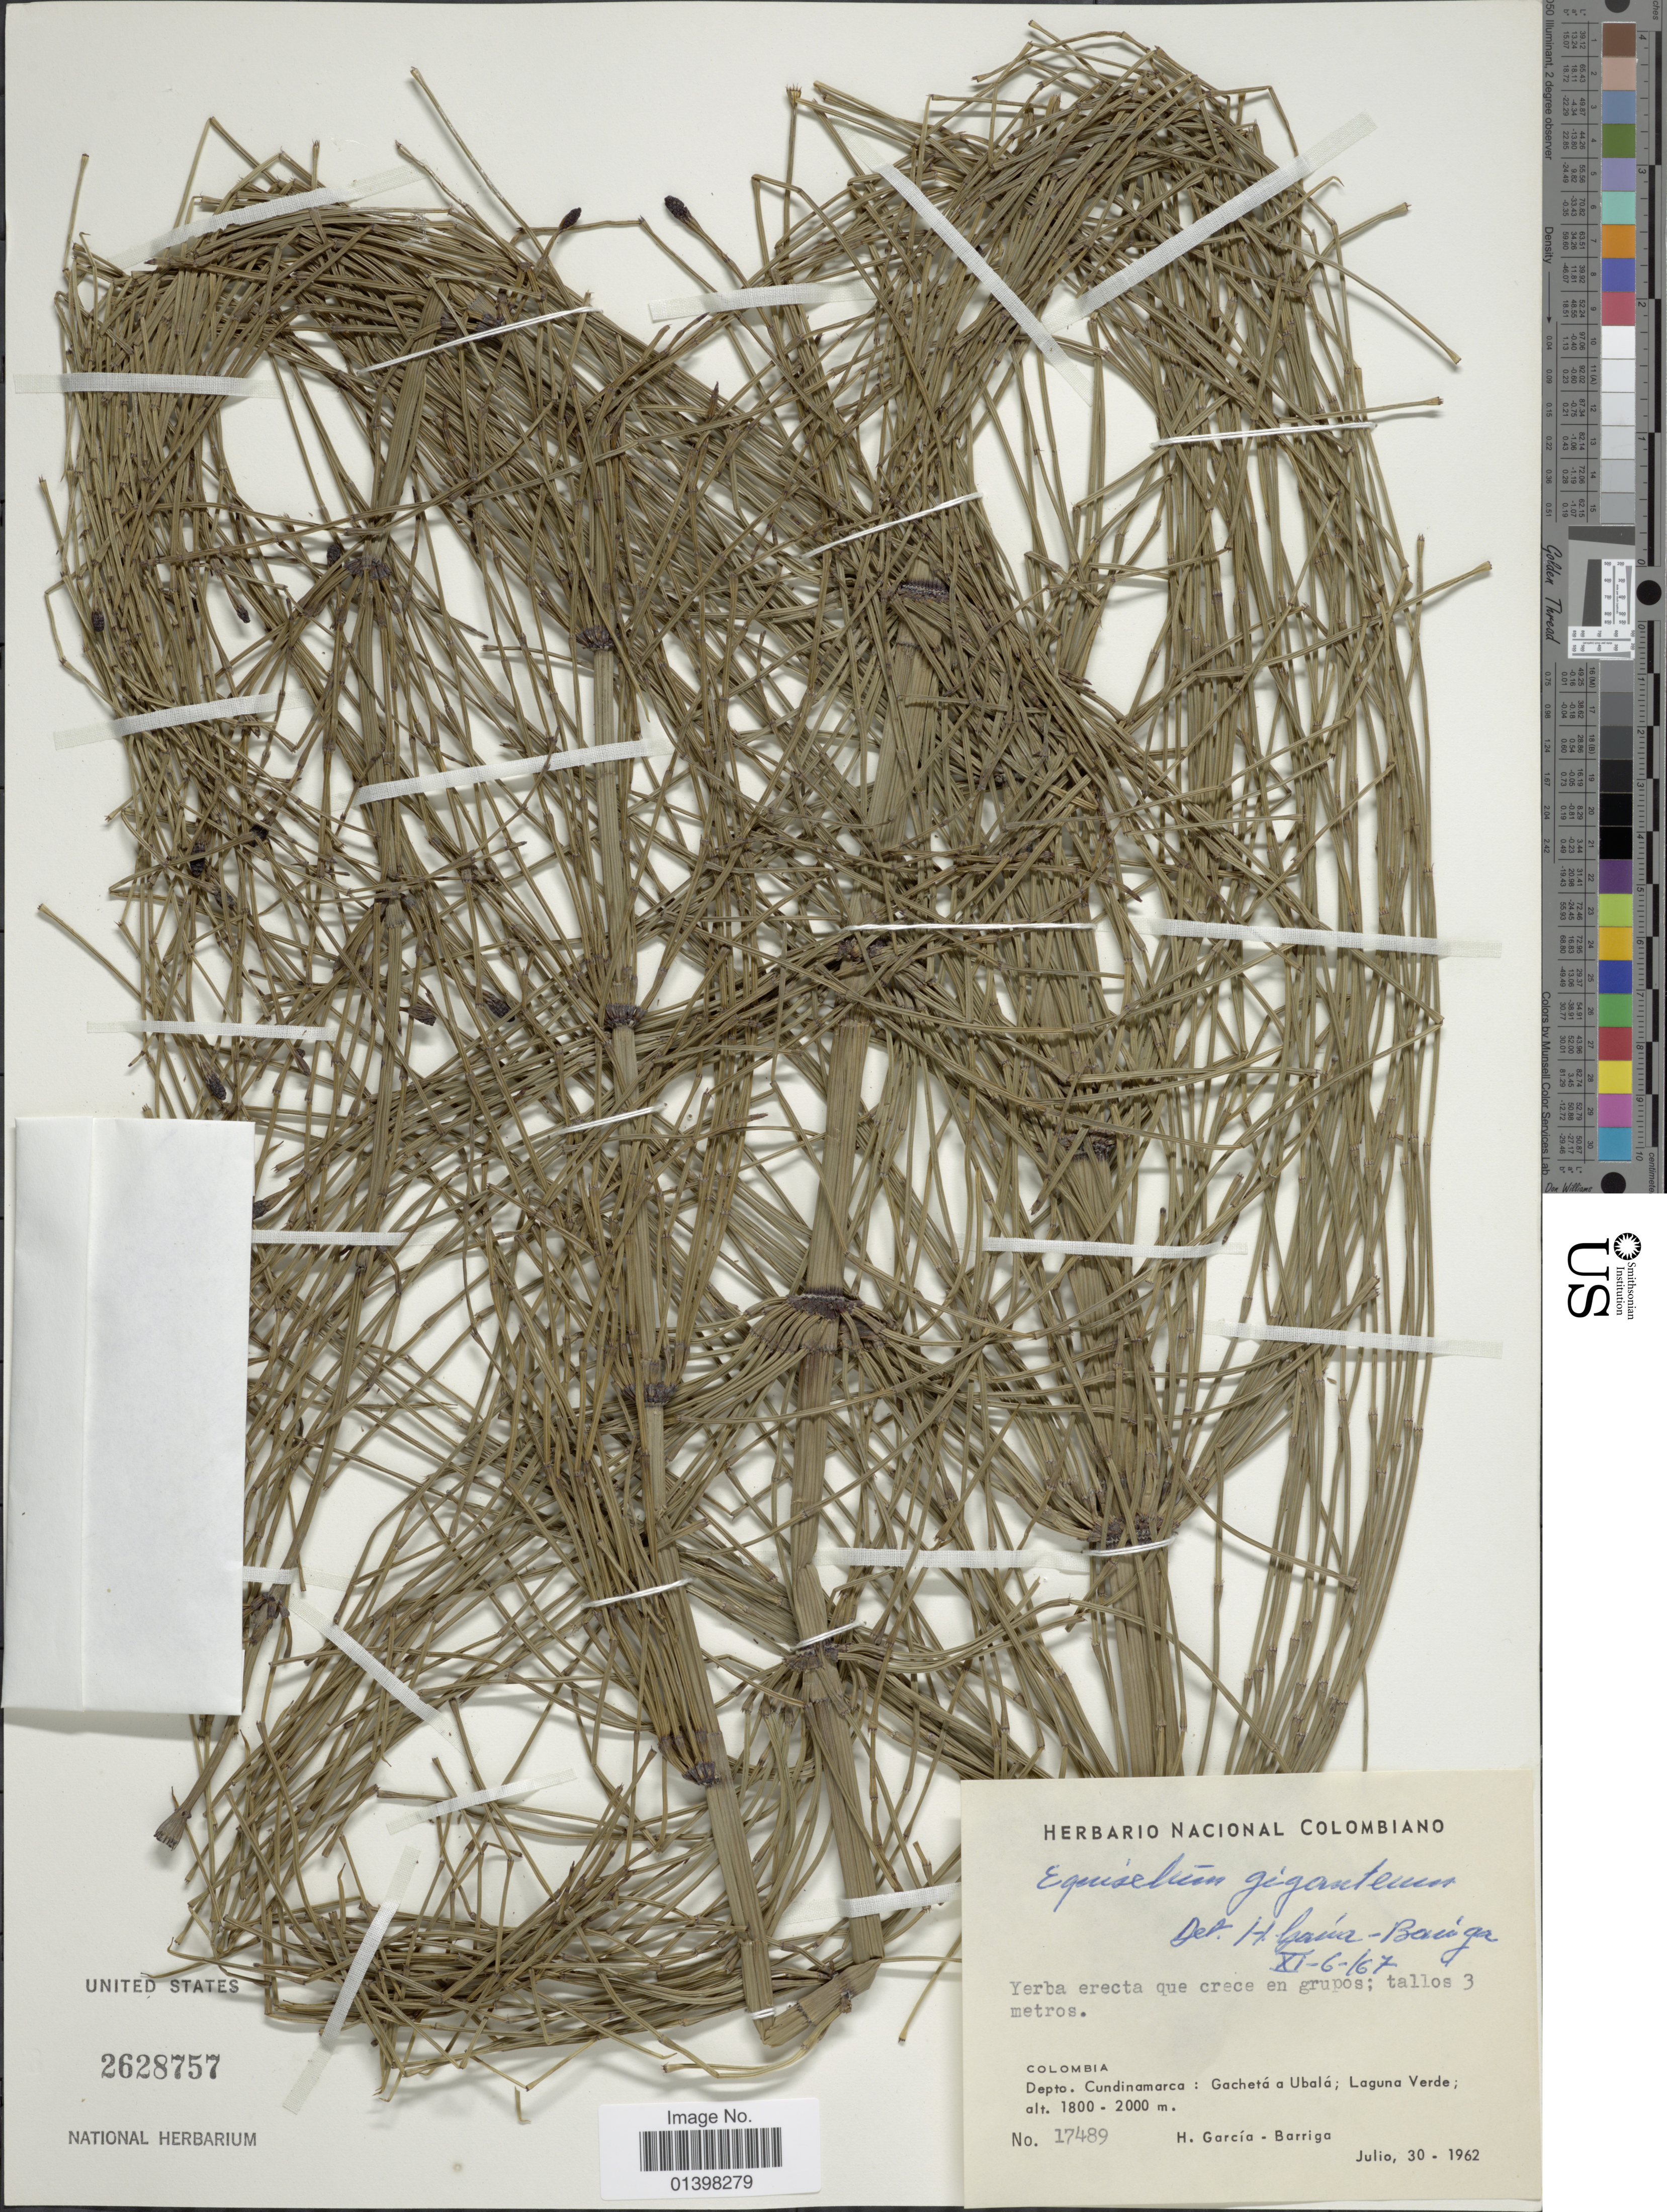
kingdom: Plantae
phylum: Tracheophyta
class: Polypodiopsida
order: Equisetales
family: Equisetaceae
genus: Equisetum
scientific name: Equisetum giganteum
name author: L.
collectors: H. García Barriga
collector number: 17489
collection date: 1962-07-30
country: Colombia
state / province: Cundinamarca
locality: Gachetá a Ubalá; Laguna Verde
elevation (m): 1800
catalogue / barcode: US 2628757